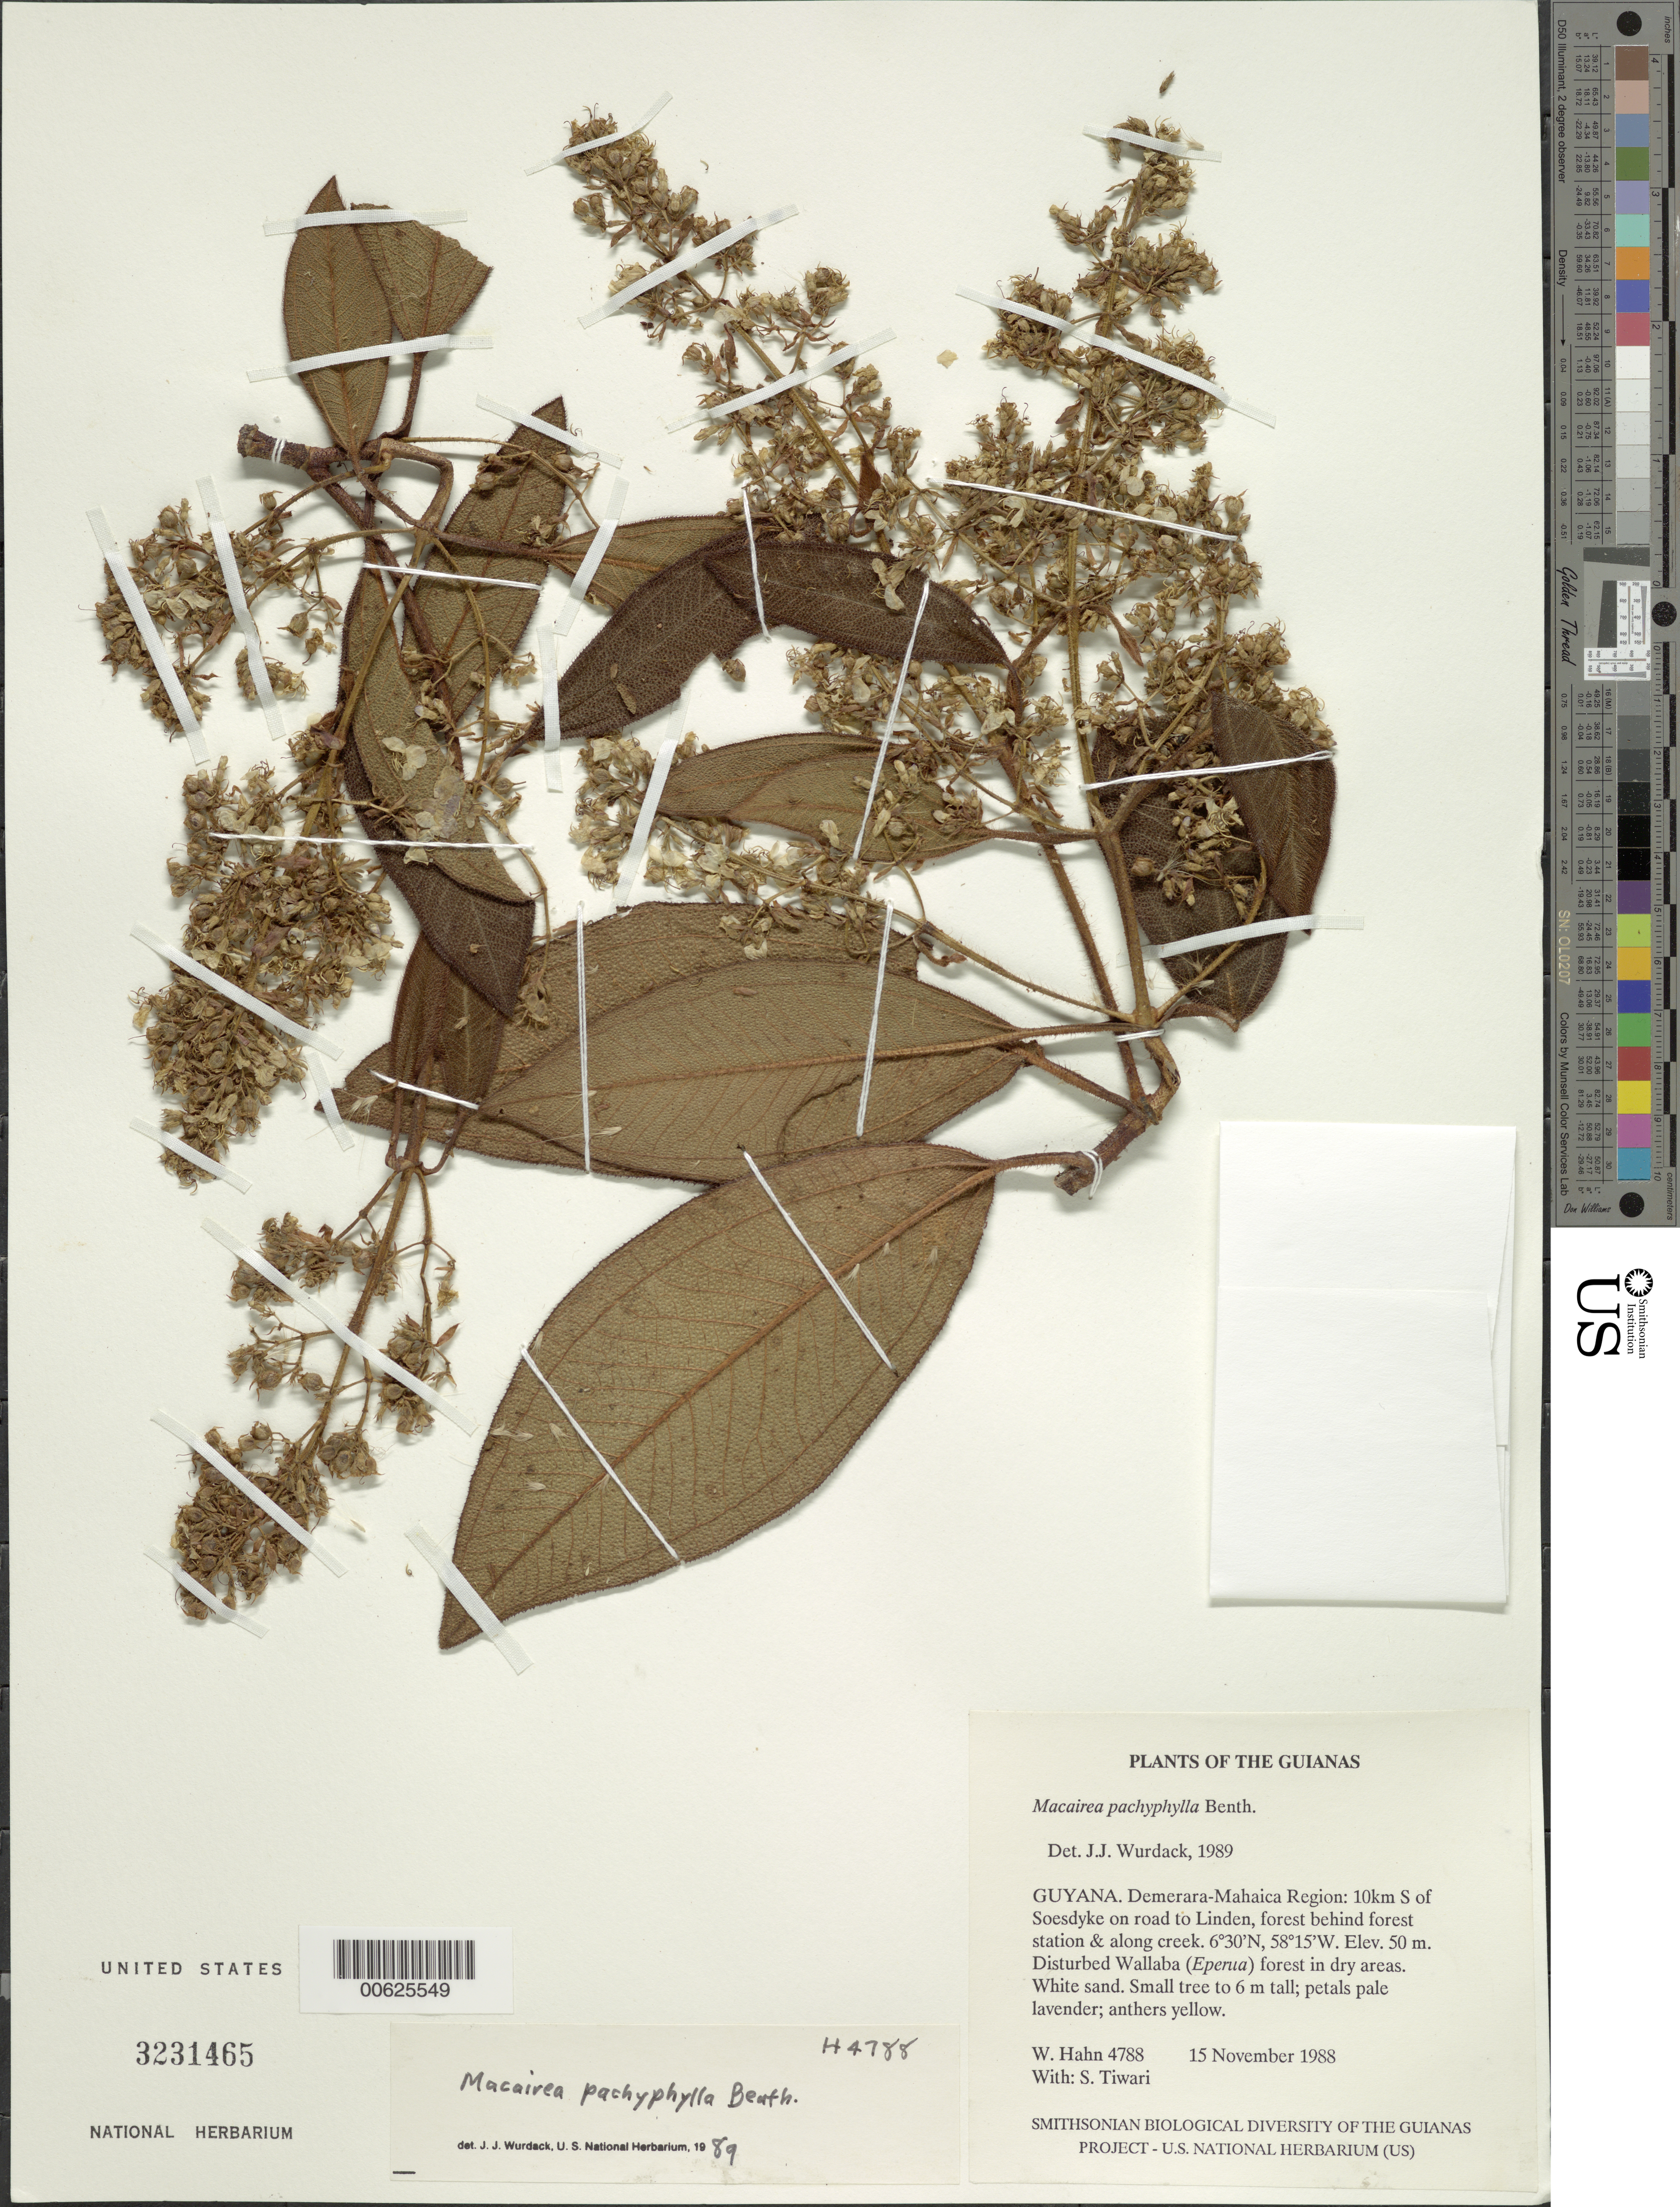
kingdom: Plantae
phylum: Tracheophyta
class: Magnoliopsida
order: Myrtales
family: Melastomataceae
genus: Macairea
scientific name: Macairea pachyphylla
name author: Benth.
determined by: Wurdack, John J., (US), US (UNITED STATES)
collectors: W. Hahn & S. Tiwari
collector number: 4788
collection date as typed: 15 November 1988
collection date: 1988-11-15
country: Guyana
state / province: Demerara-Mahaica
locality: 10km S of Soesdyke on road to Linden, behind forest station & along creek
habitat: Disturbed Wallaba (Eperua) forest in dry areas. White sand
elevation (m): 50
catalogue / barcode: US 3231465